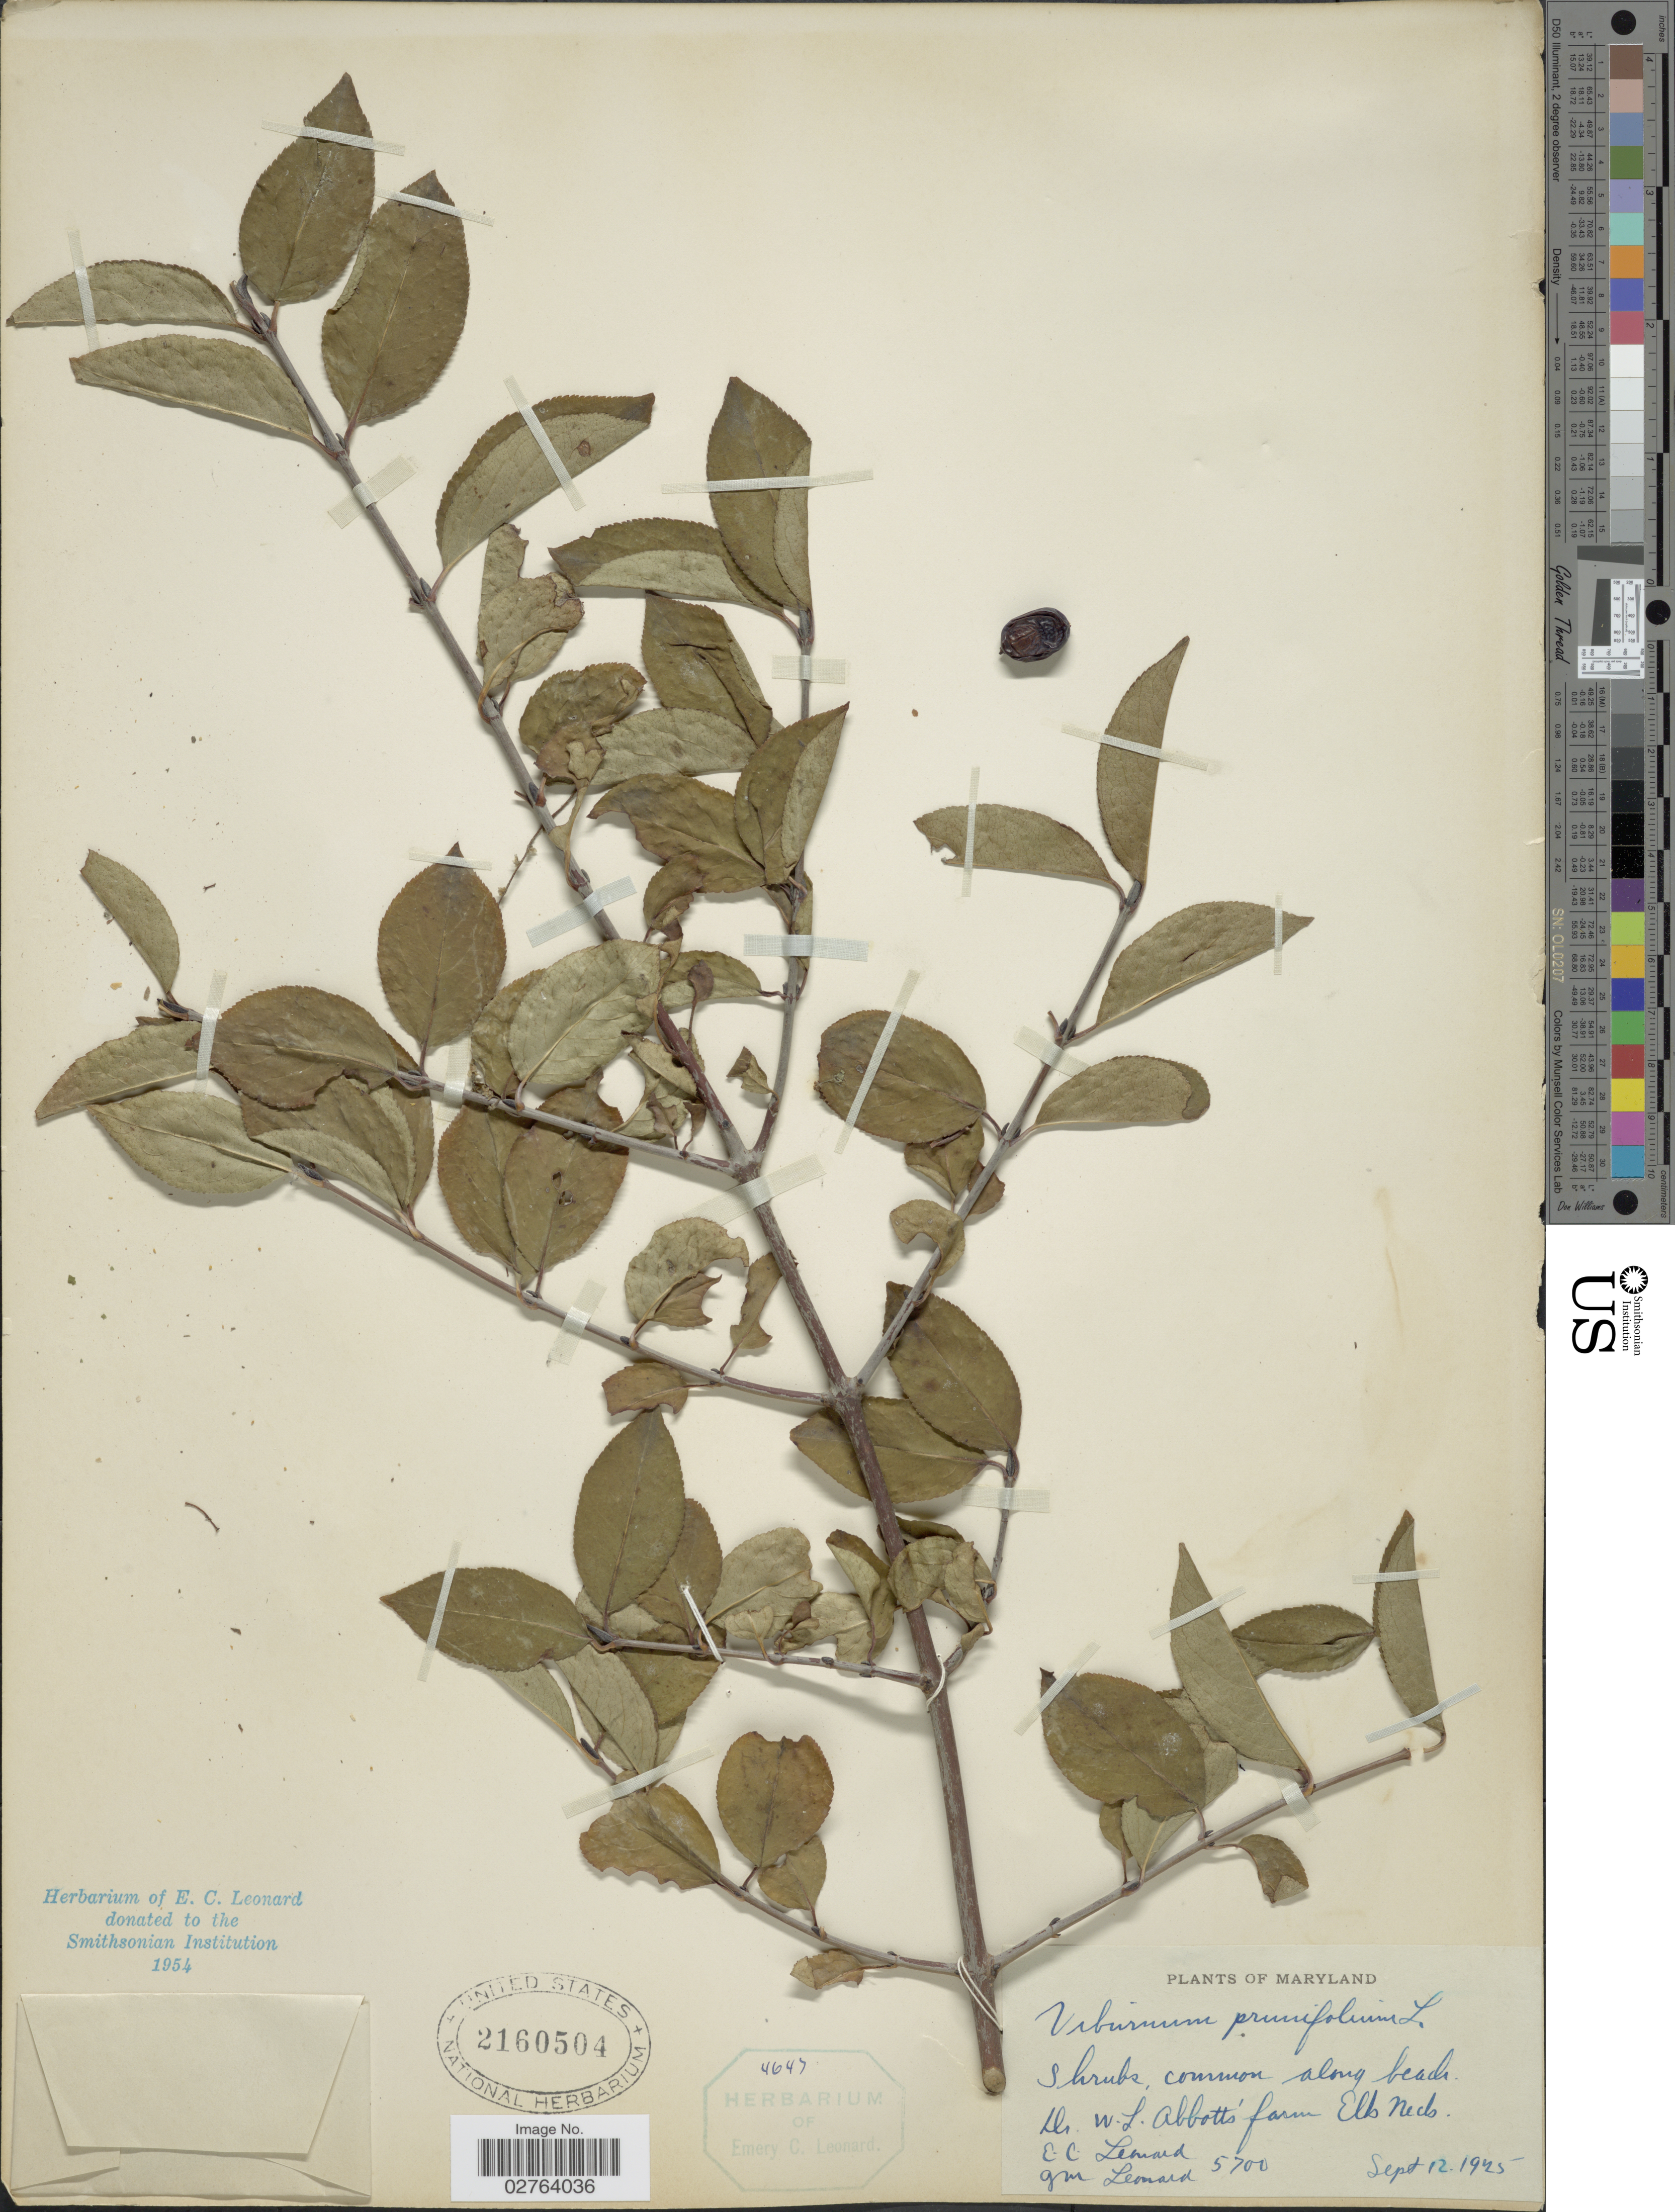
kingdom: Plantae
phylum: Tracheophyta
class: Magnoliopsida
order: Dipsacales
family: Viburnaceae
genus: Viburnum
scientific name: Viburnum prunifolium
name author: L.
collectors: E. C. Leonard & G. M. Leonard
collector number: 5700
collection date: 1945-09-12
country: United States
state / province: Maryland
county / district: Cecil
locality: Dr. W.L. Abbott´s farm Elk Neck.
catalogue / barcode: US 2160504